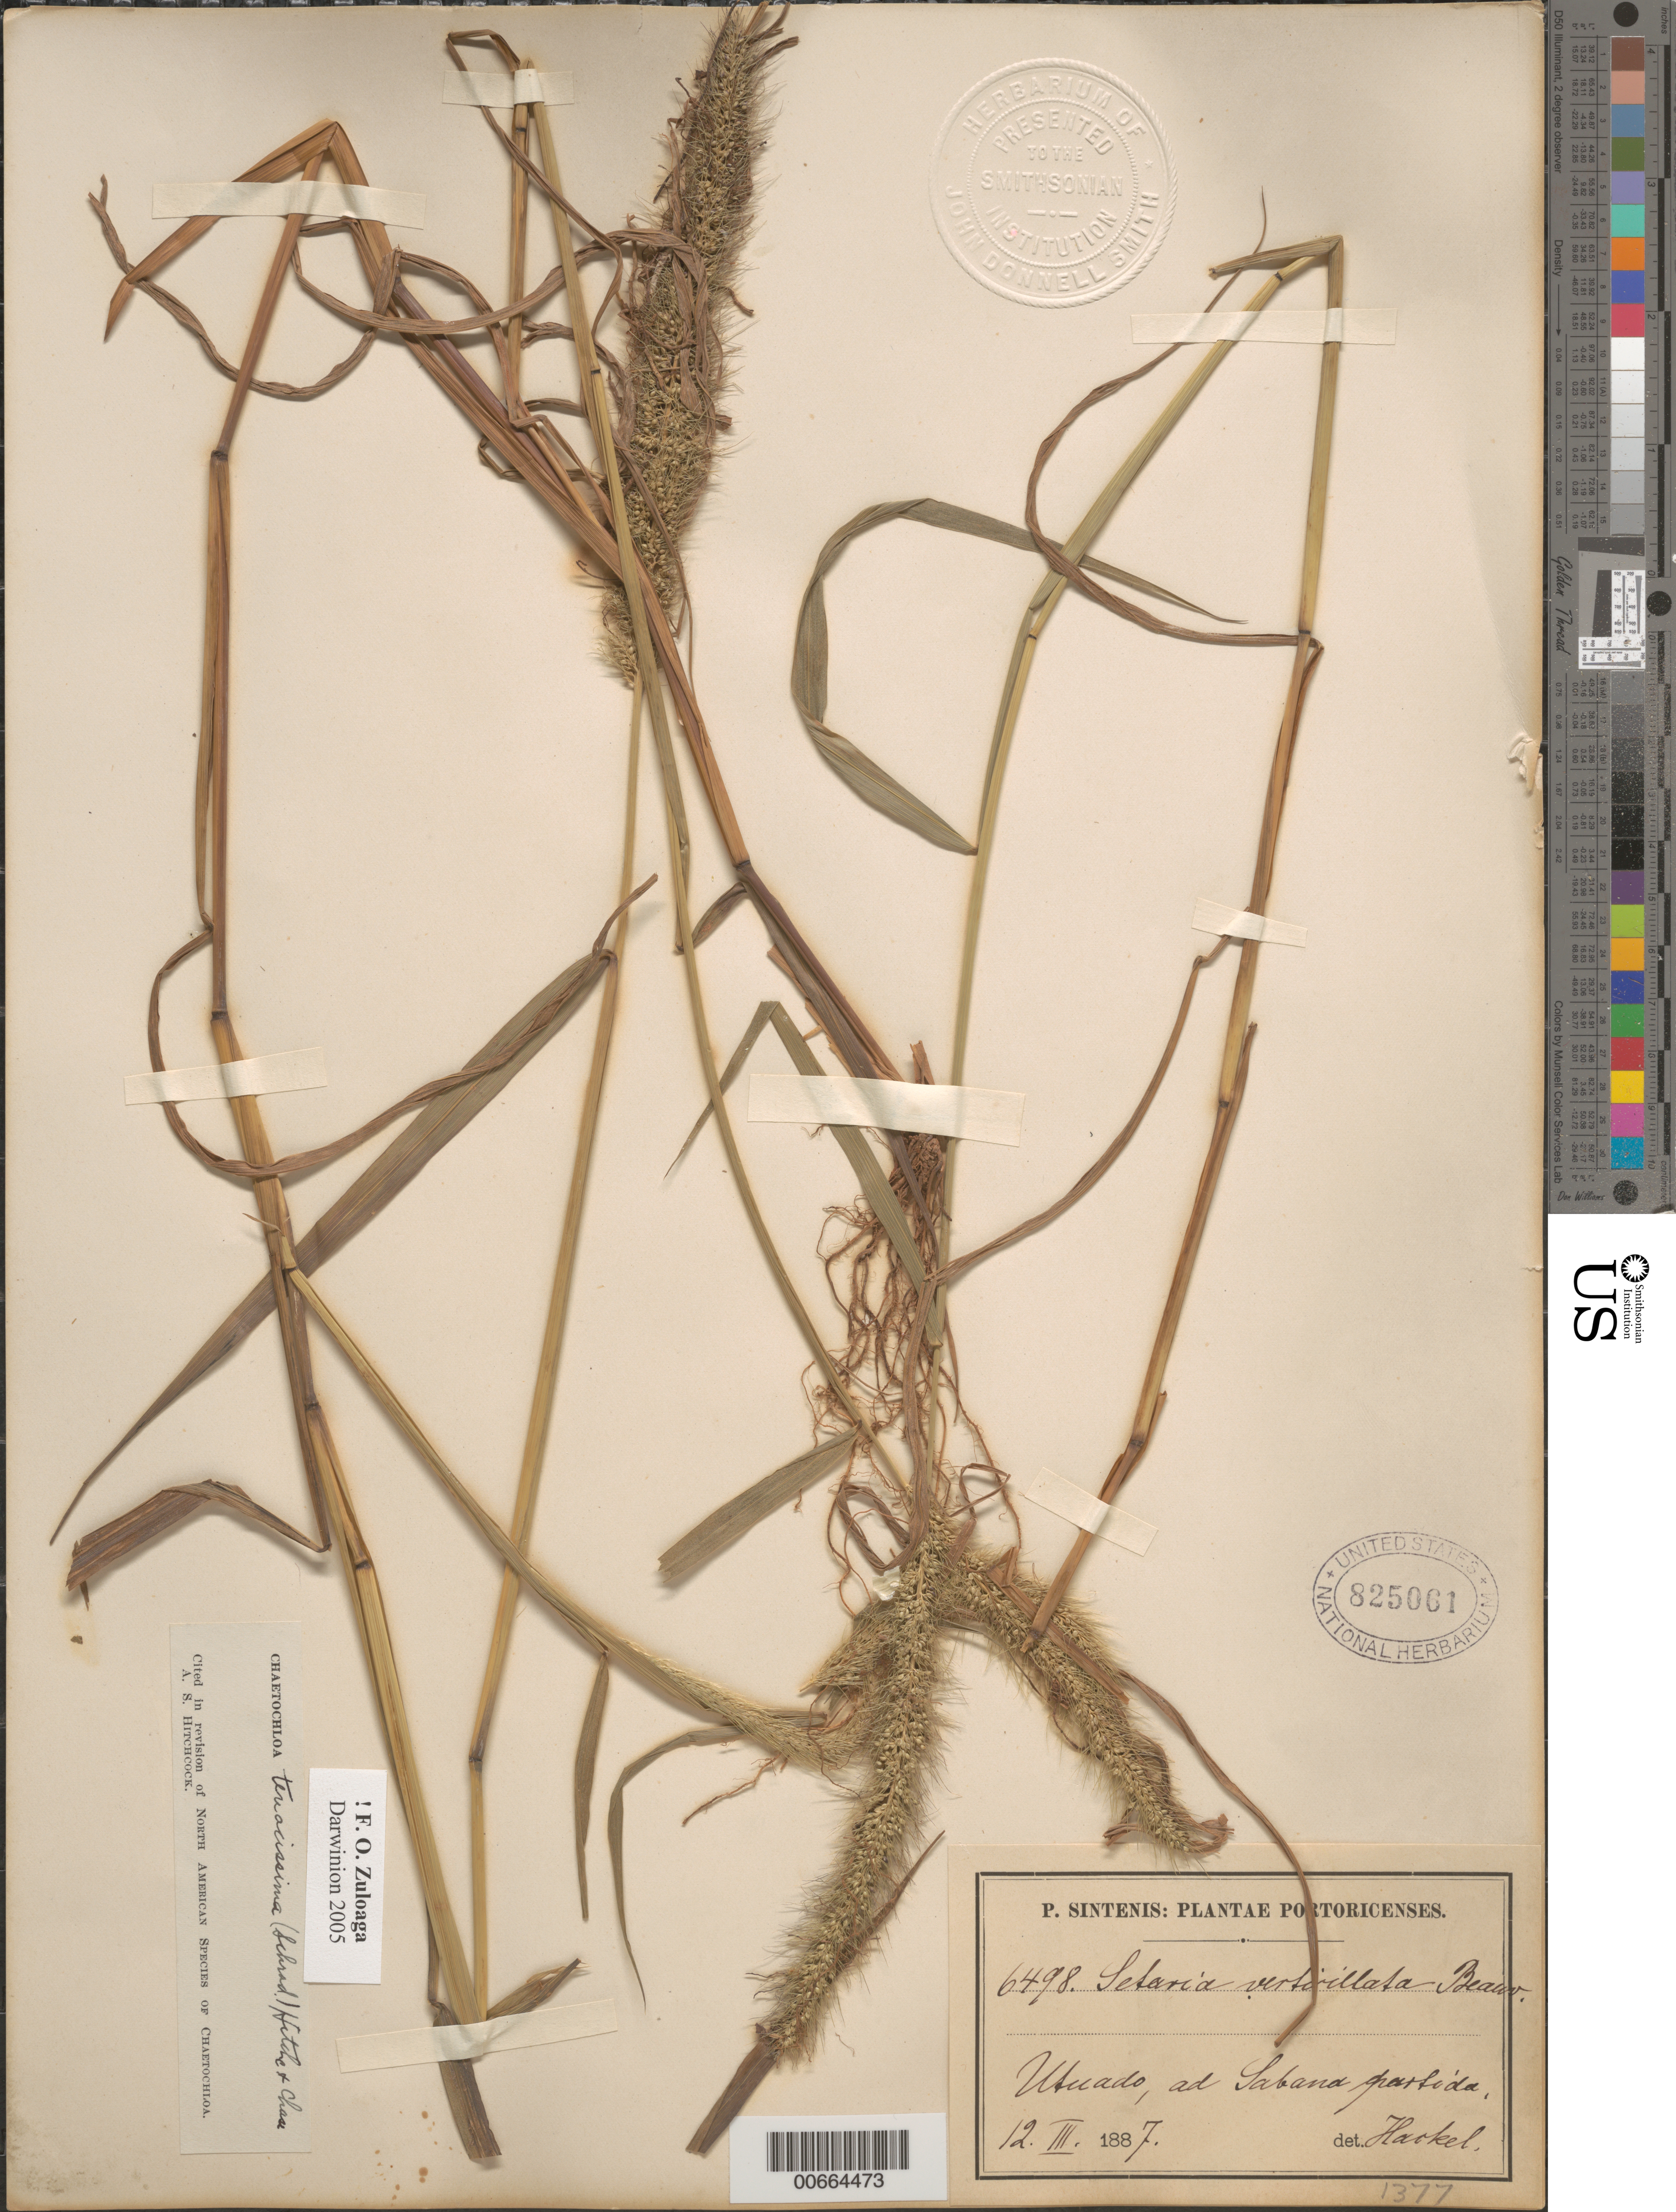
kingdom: Plantae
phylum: Tracheophyta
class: Liliopsida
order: Poales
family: Poaceae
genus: Setaria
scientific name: Setaria scandens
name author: Schrad.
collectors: P. Sintenis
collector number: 6498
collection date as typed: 12 Mar 1887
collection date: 1887-03-12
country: Puerto Rico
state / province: Utuado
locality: Utuado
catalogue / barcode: US 825061